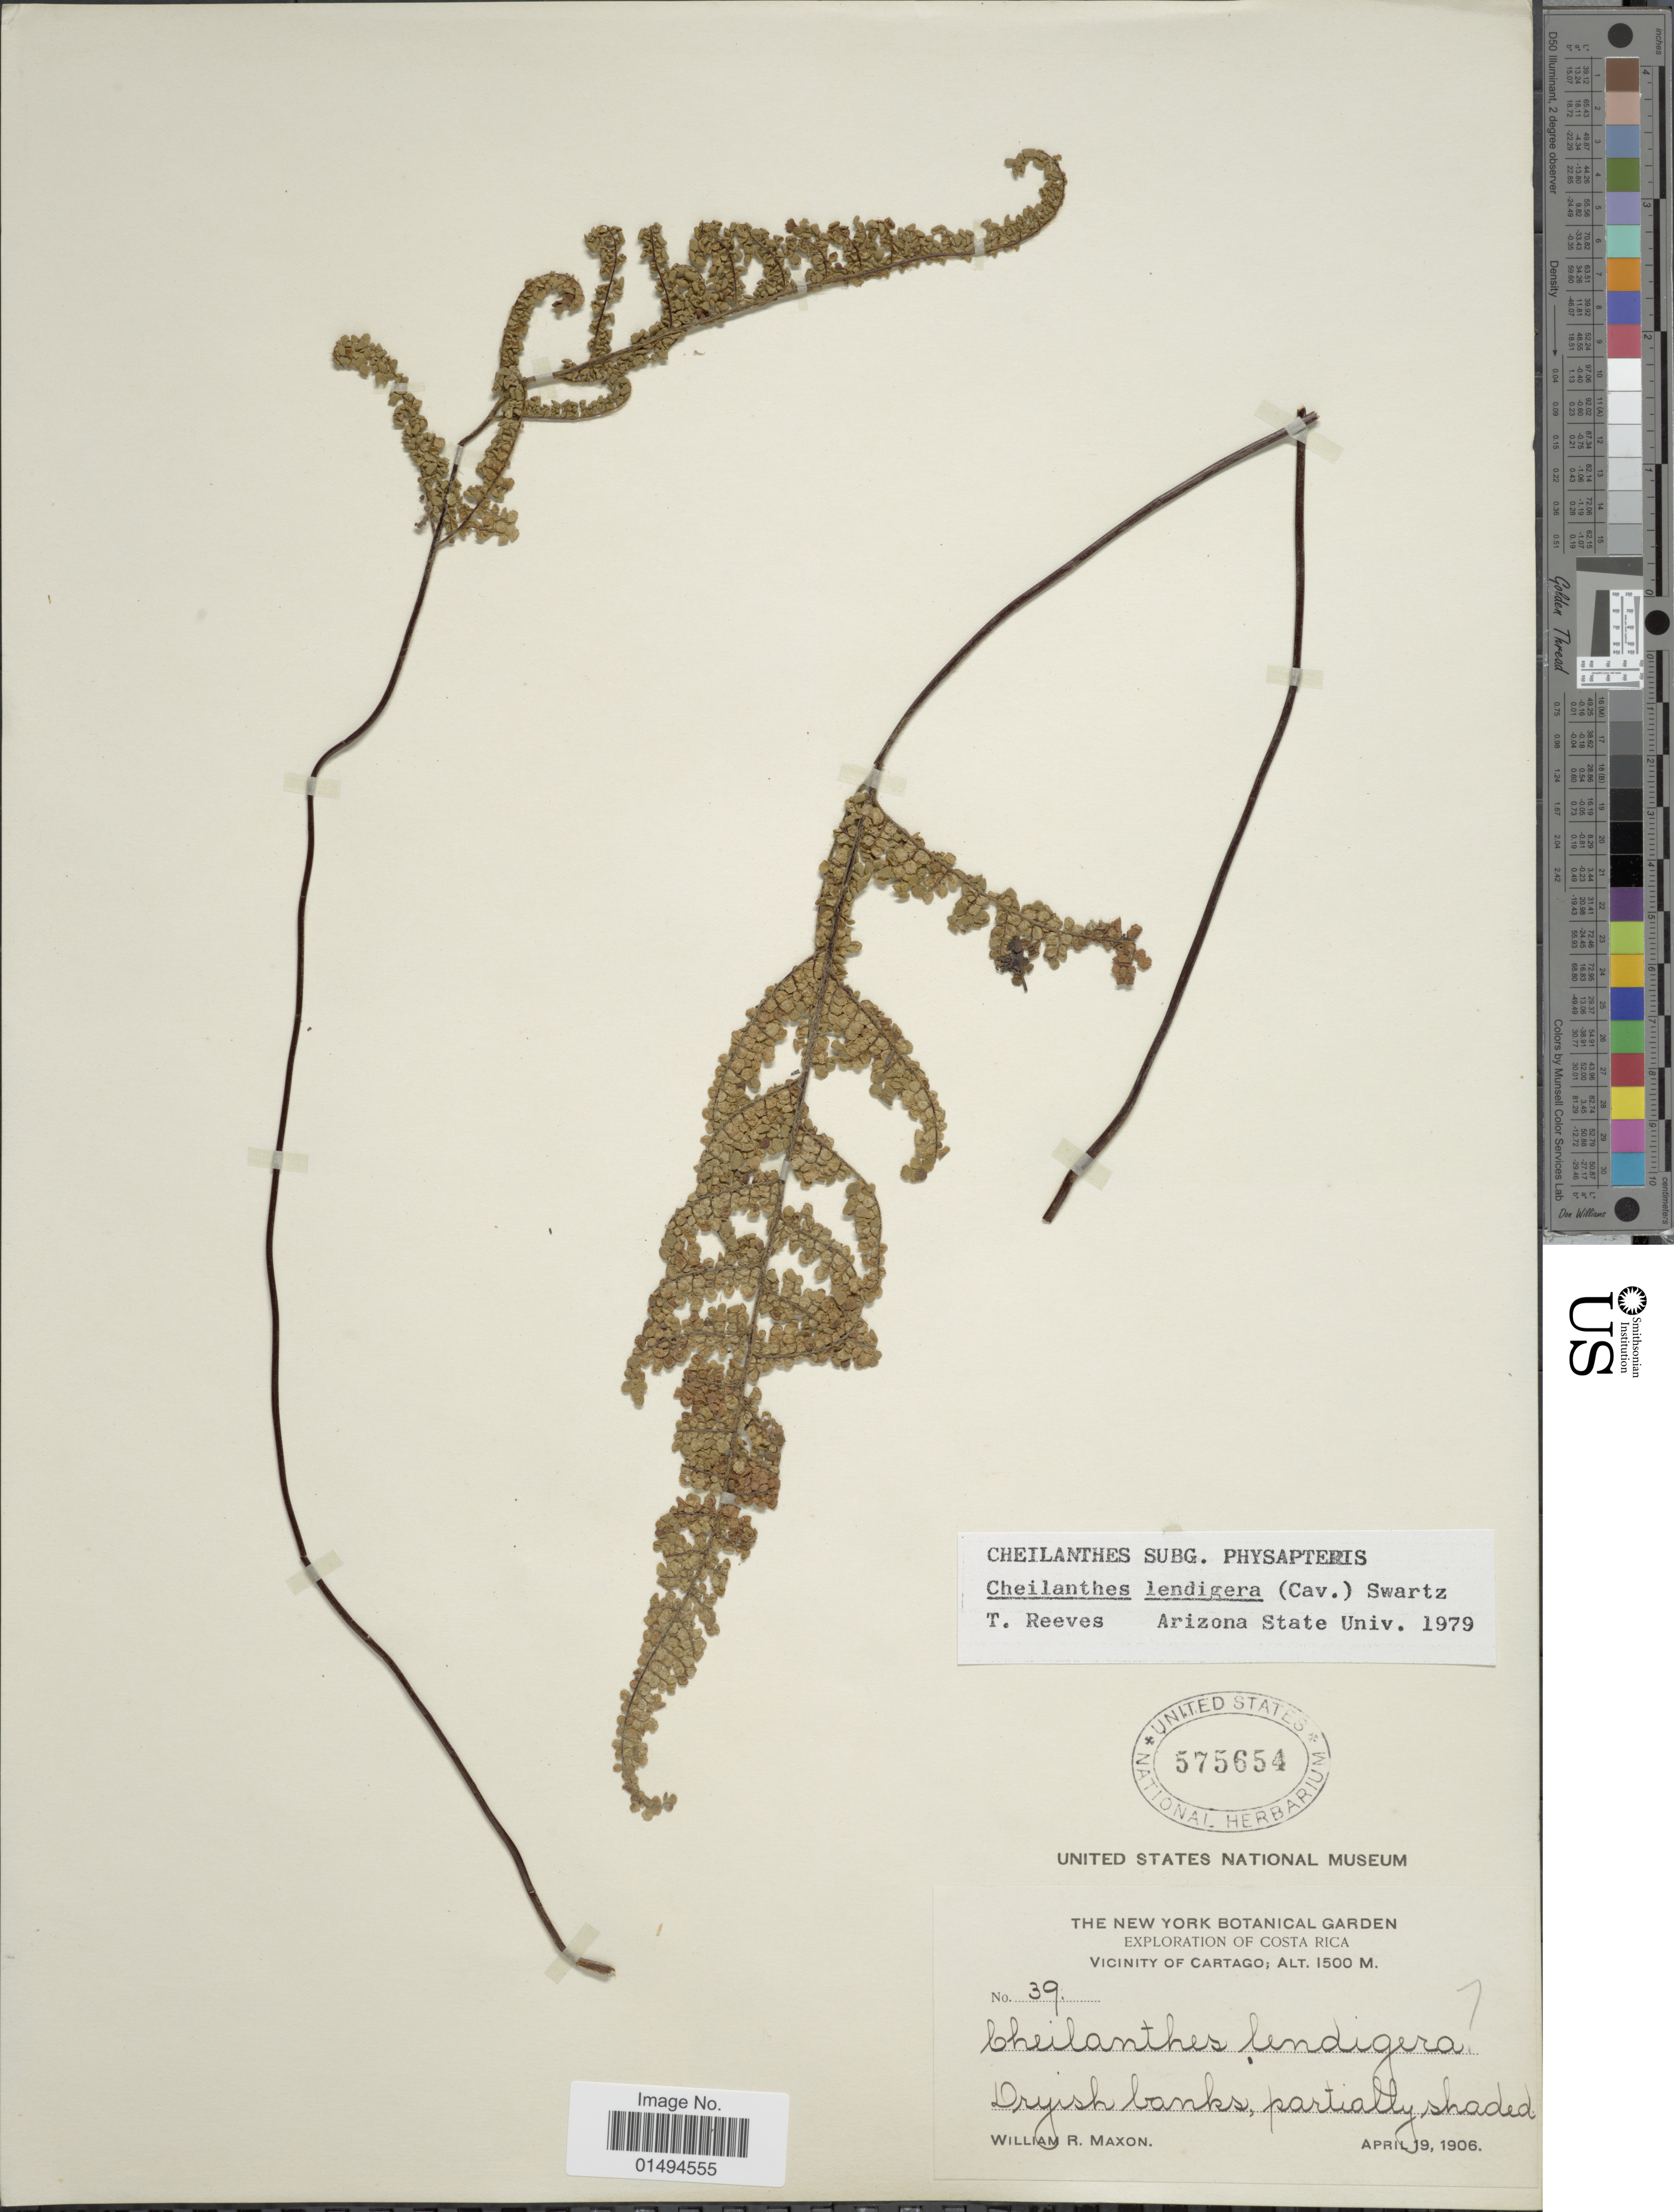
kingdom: Plantae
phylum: Tracheophyta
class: Polypodiopsida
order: Polypodiales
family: Pteridaceae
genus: Myriopteris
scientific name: Myriopteris lendigera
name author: (Cav.) J. Sm.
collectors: W. R. Maxon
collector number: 39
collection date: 1906-04-19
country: Costa Rica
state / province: Cartago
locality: Vicinity of Cartago, dryish banks, partially shaded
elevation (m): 1500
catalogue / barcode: US 575654